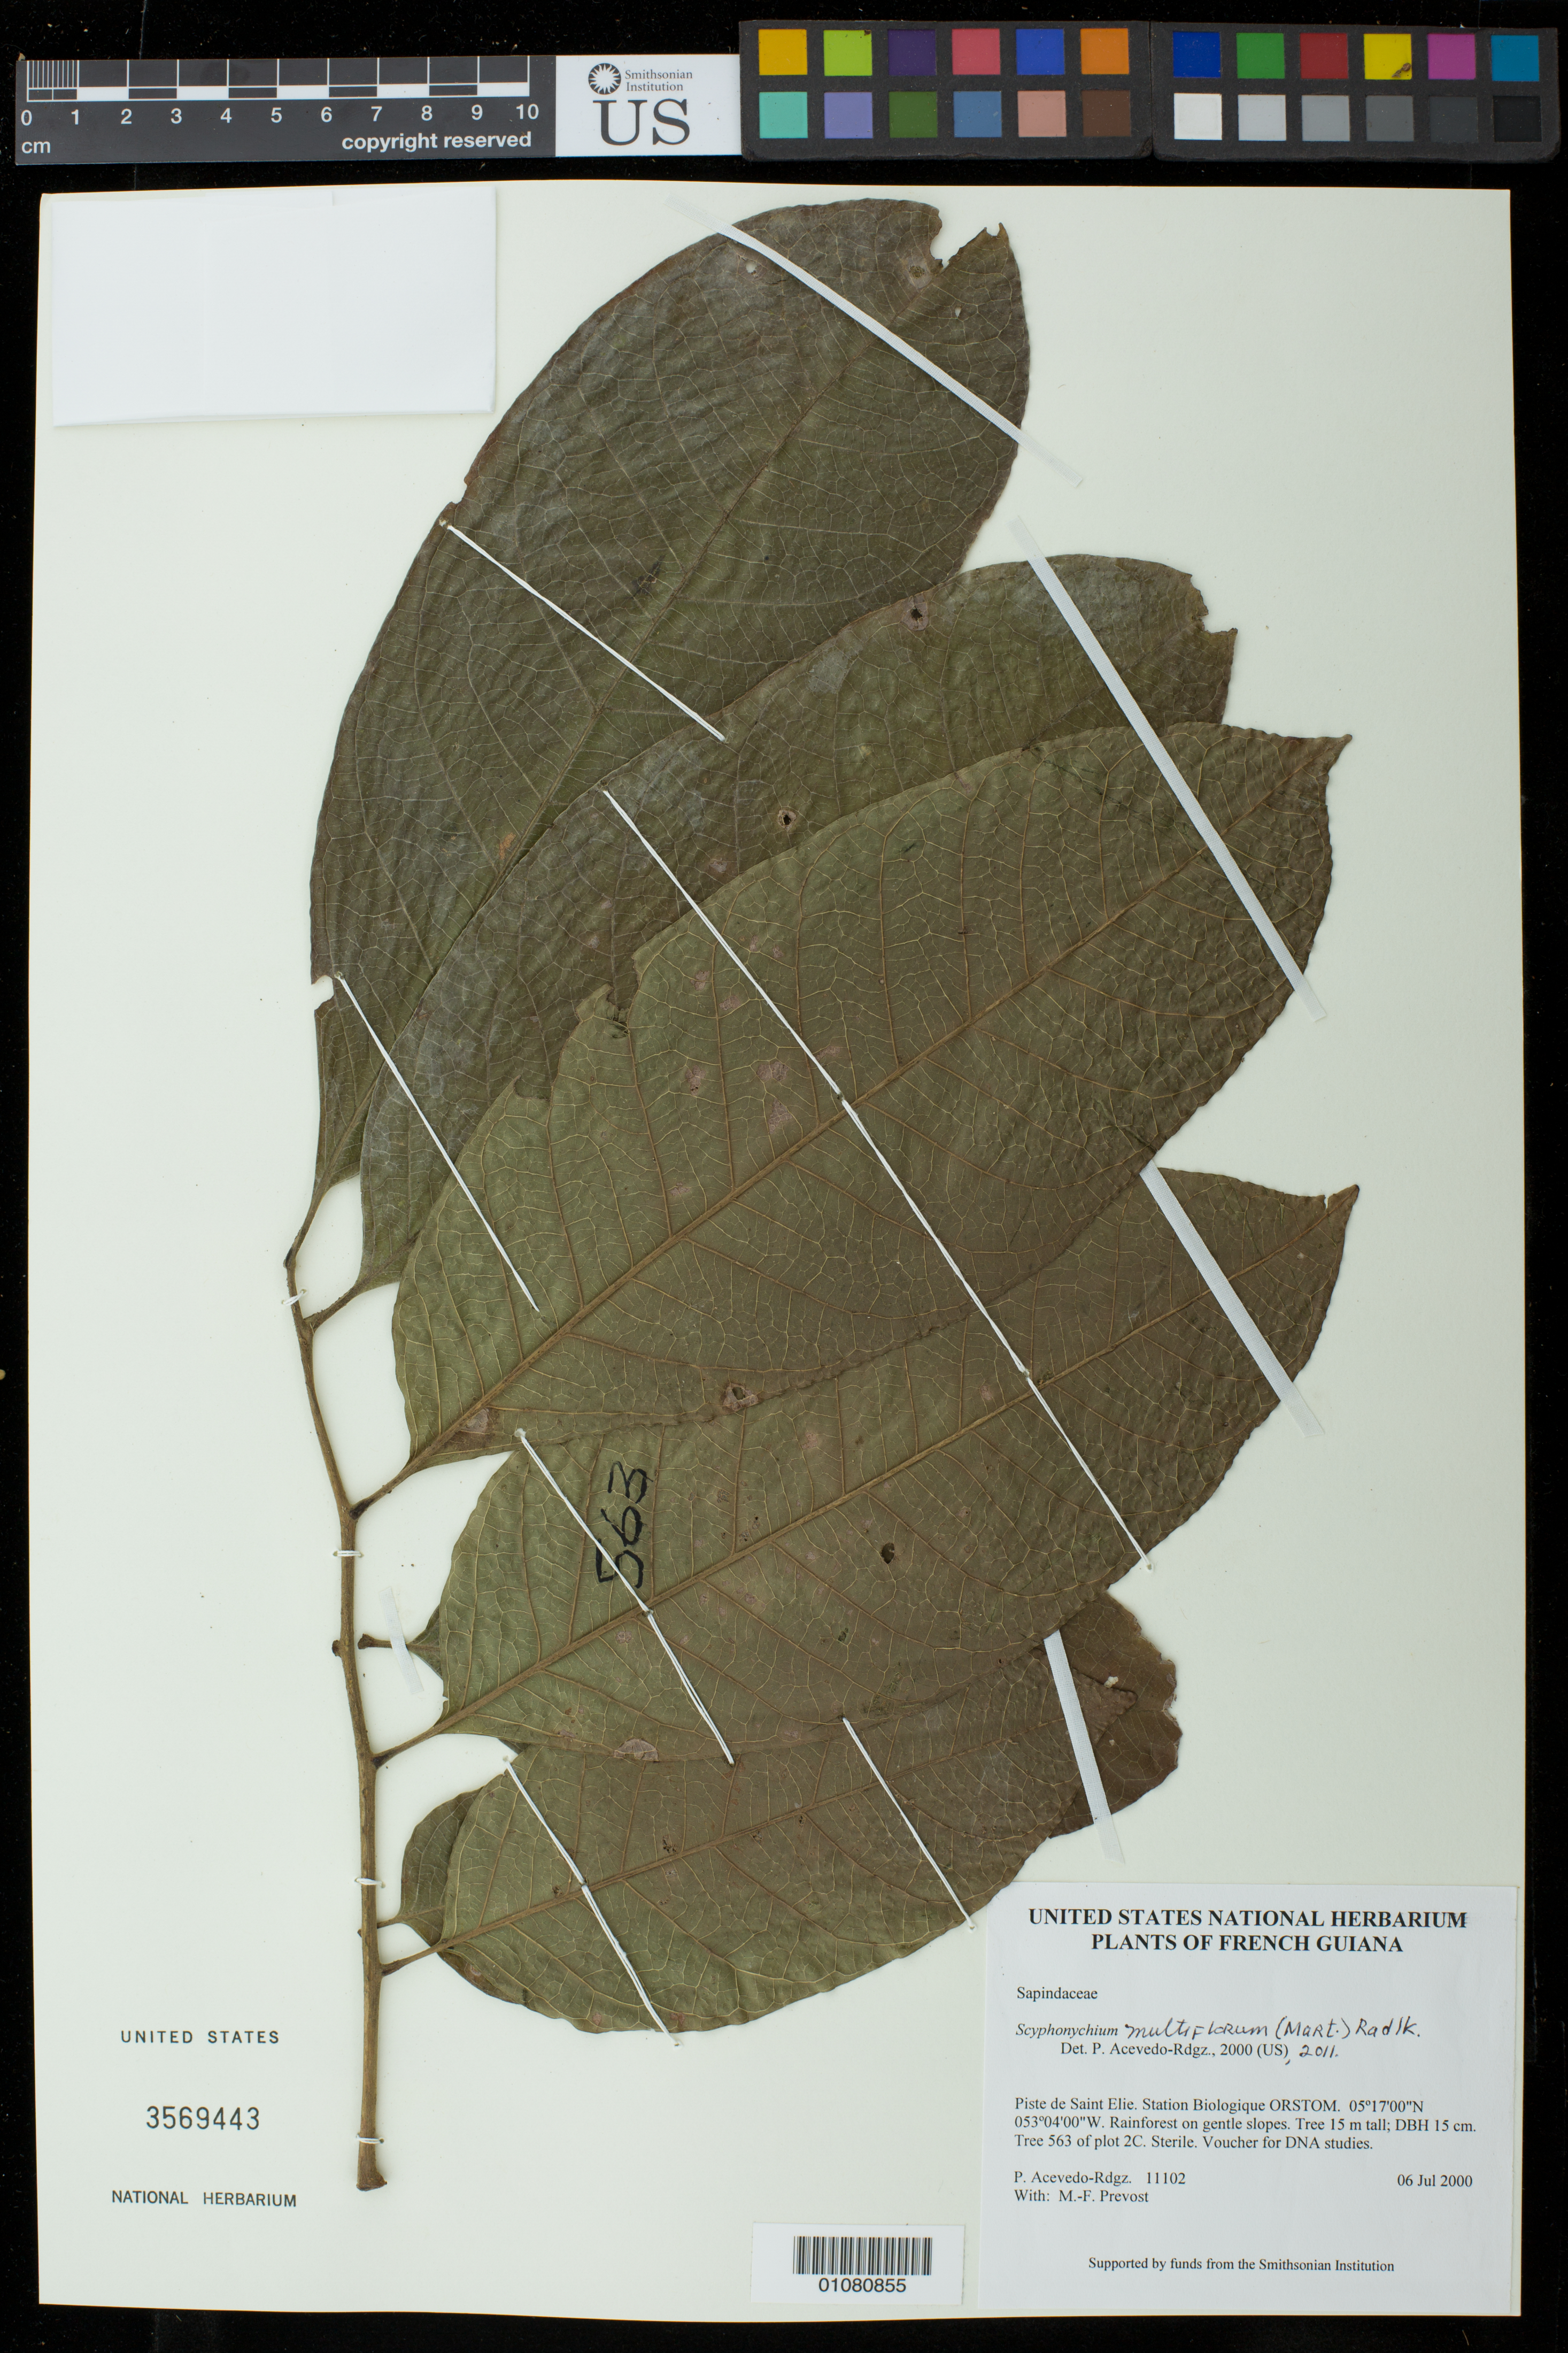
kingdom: Plantae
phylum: Tracheophyta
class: Magnoliopsida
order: Sapindales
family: Sapindaceae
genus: Scyphonychium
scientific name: Scyphonychium multiflorum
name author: (Mart.) Radlk.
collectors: P. Acevedo-Rodr. & M. Prevost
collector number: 11102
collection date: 2000-07-06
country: French Guiana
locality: Piste de Saint Elie. Station Biologique ORSTOM.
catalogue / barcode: US 3569443